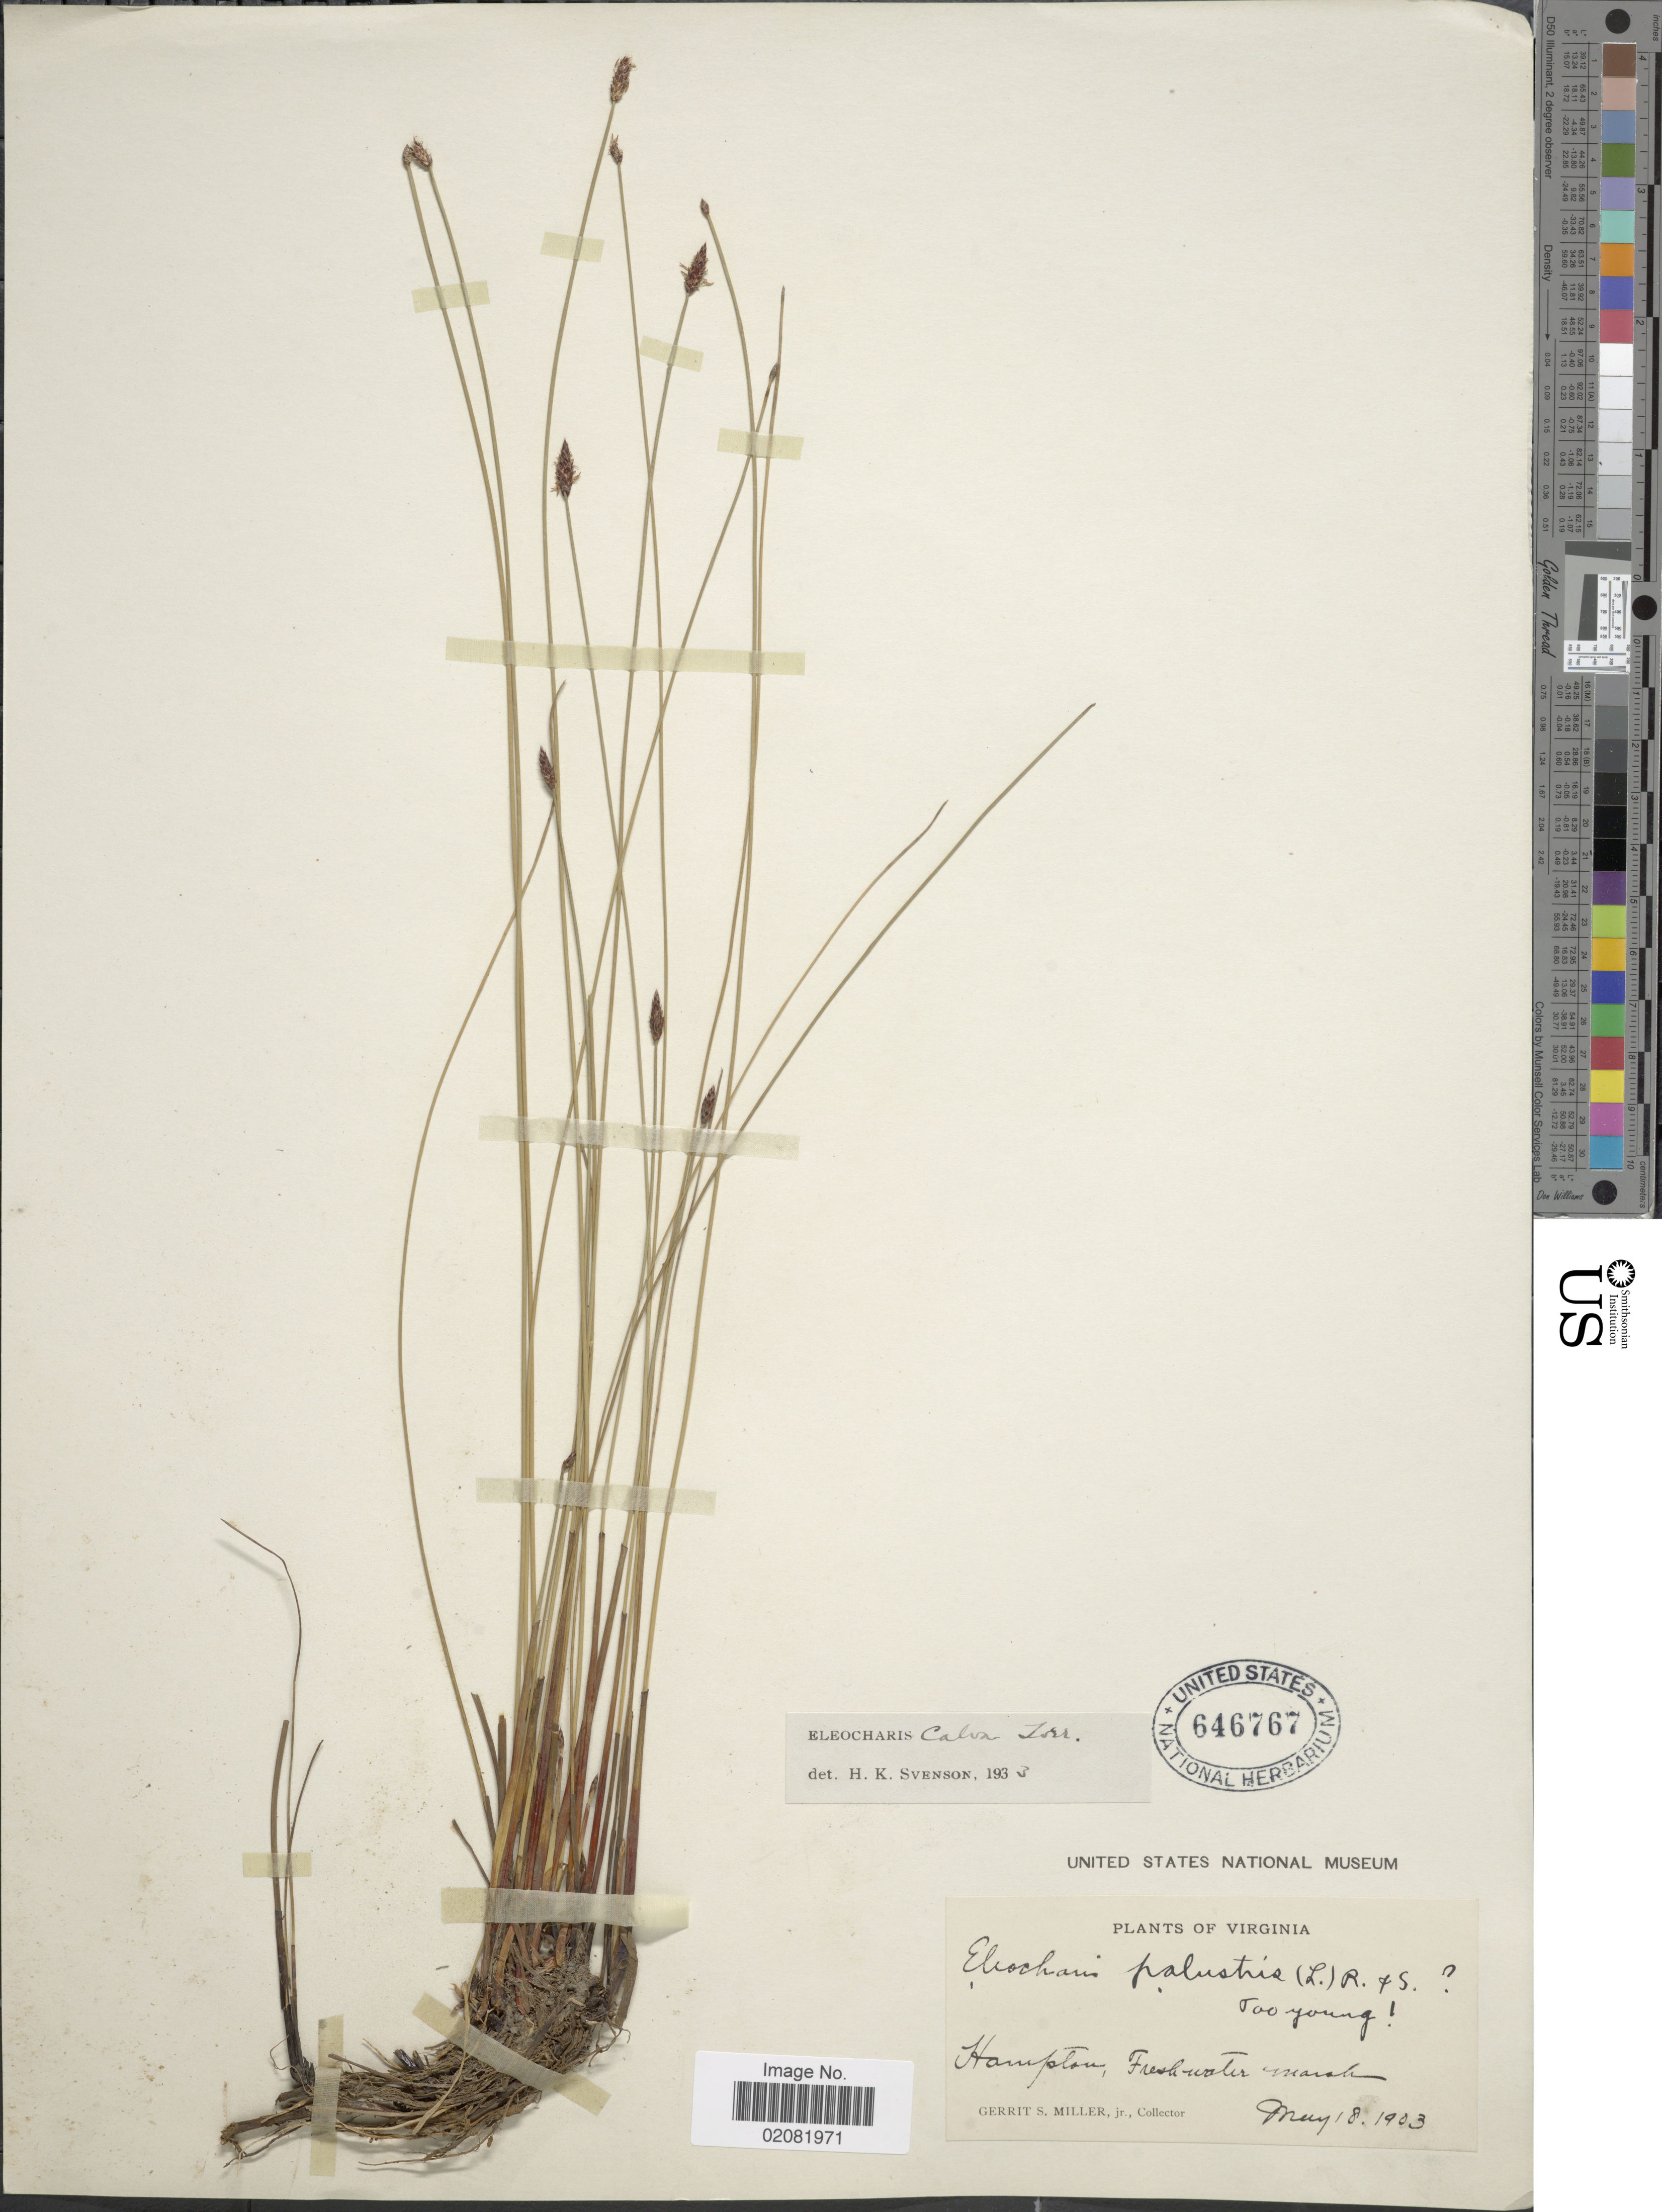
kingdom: Plantae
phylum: Tracheophyta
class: Liliopsida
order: Poales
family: Cyperaceae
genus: Eleocharis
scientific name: Eleocharis erythropoda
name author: Steud.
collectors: G. S. Miller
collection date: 1903-05-18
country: United States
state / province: Virginia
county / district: City of Hampton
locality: Hampton, Freshwater marsh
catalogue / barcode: US 646767